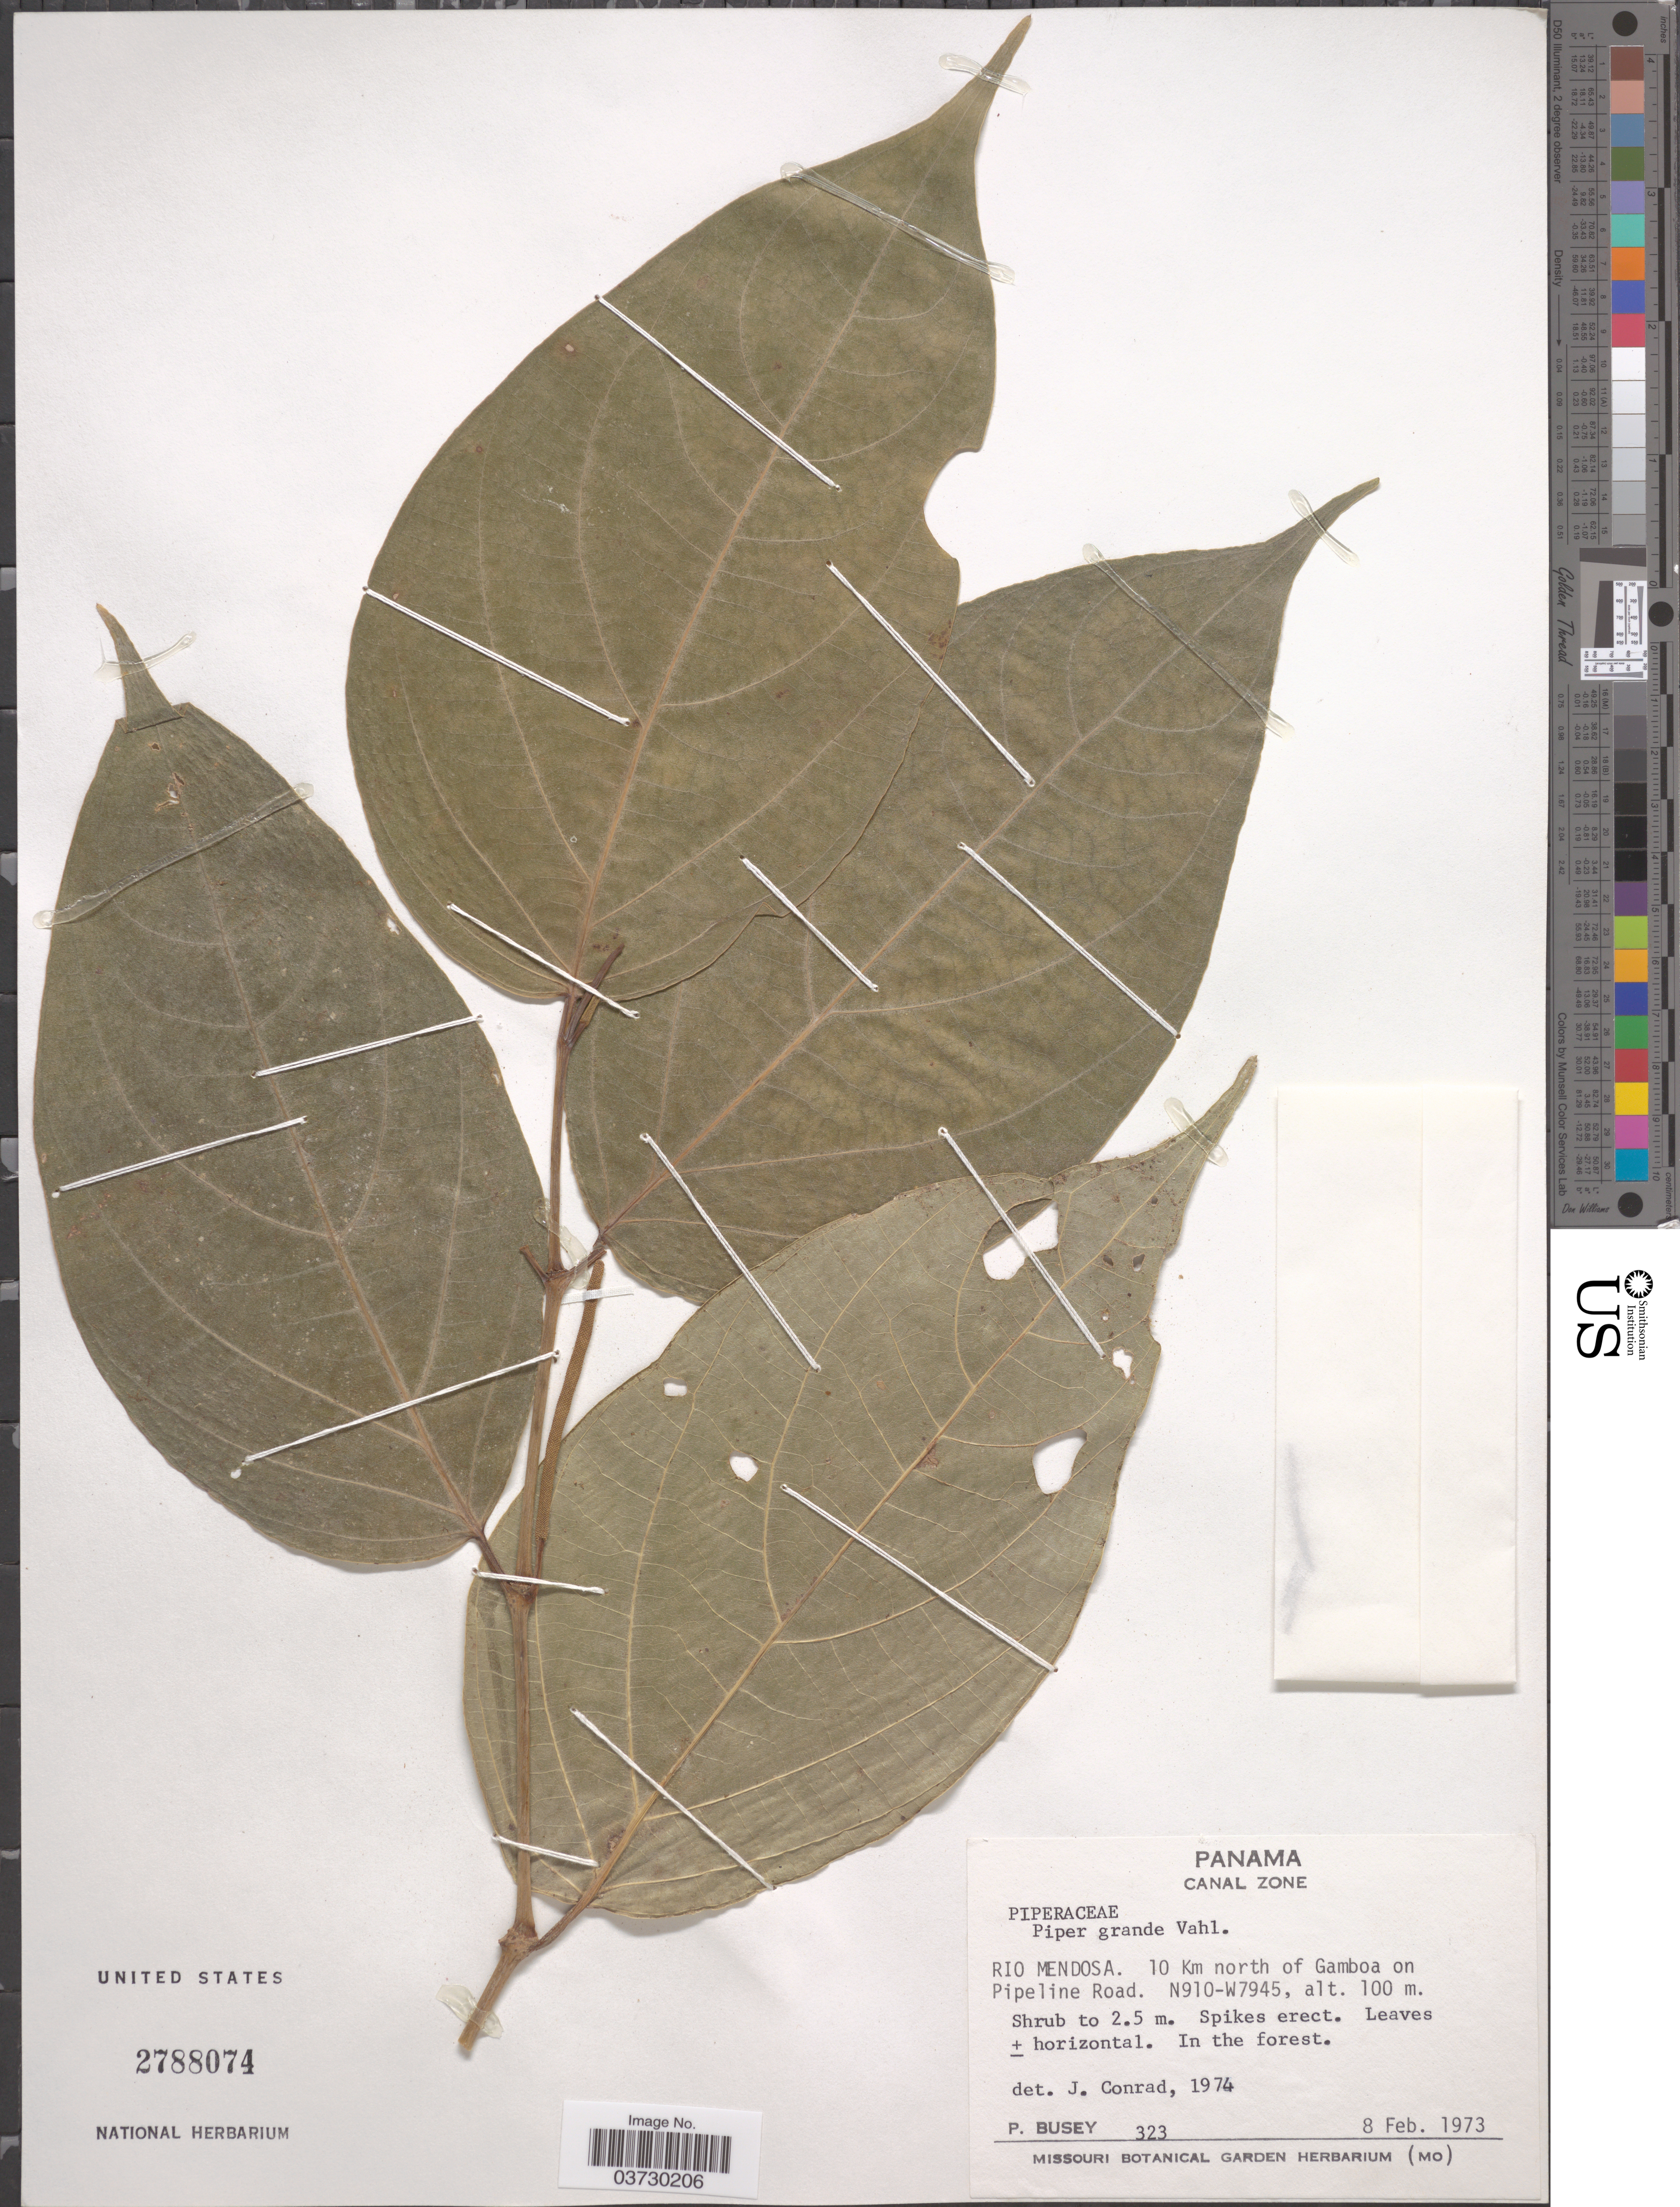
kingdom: Plantae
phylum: Tracheophyta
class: Magnoliopsida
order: Piperales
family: Piperaceae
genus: Piper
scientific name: Piper grande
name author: Vahl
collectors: P. Busey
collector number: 323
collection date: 1973-02-08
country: Panama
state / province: Colón / Panamá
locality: Canal Zone. Rio Mendosa. 10 Km north of Gamboa on Pipeline Road.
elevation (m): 100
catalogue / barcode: US 2788074